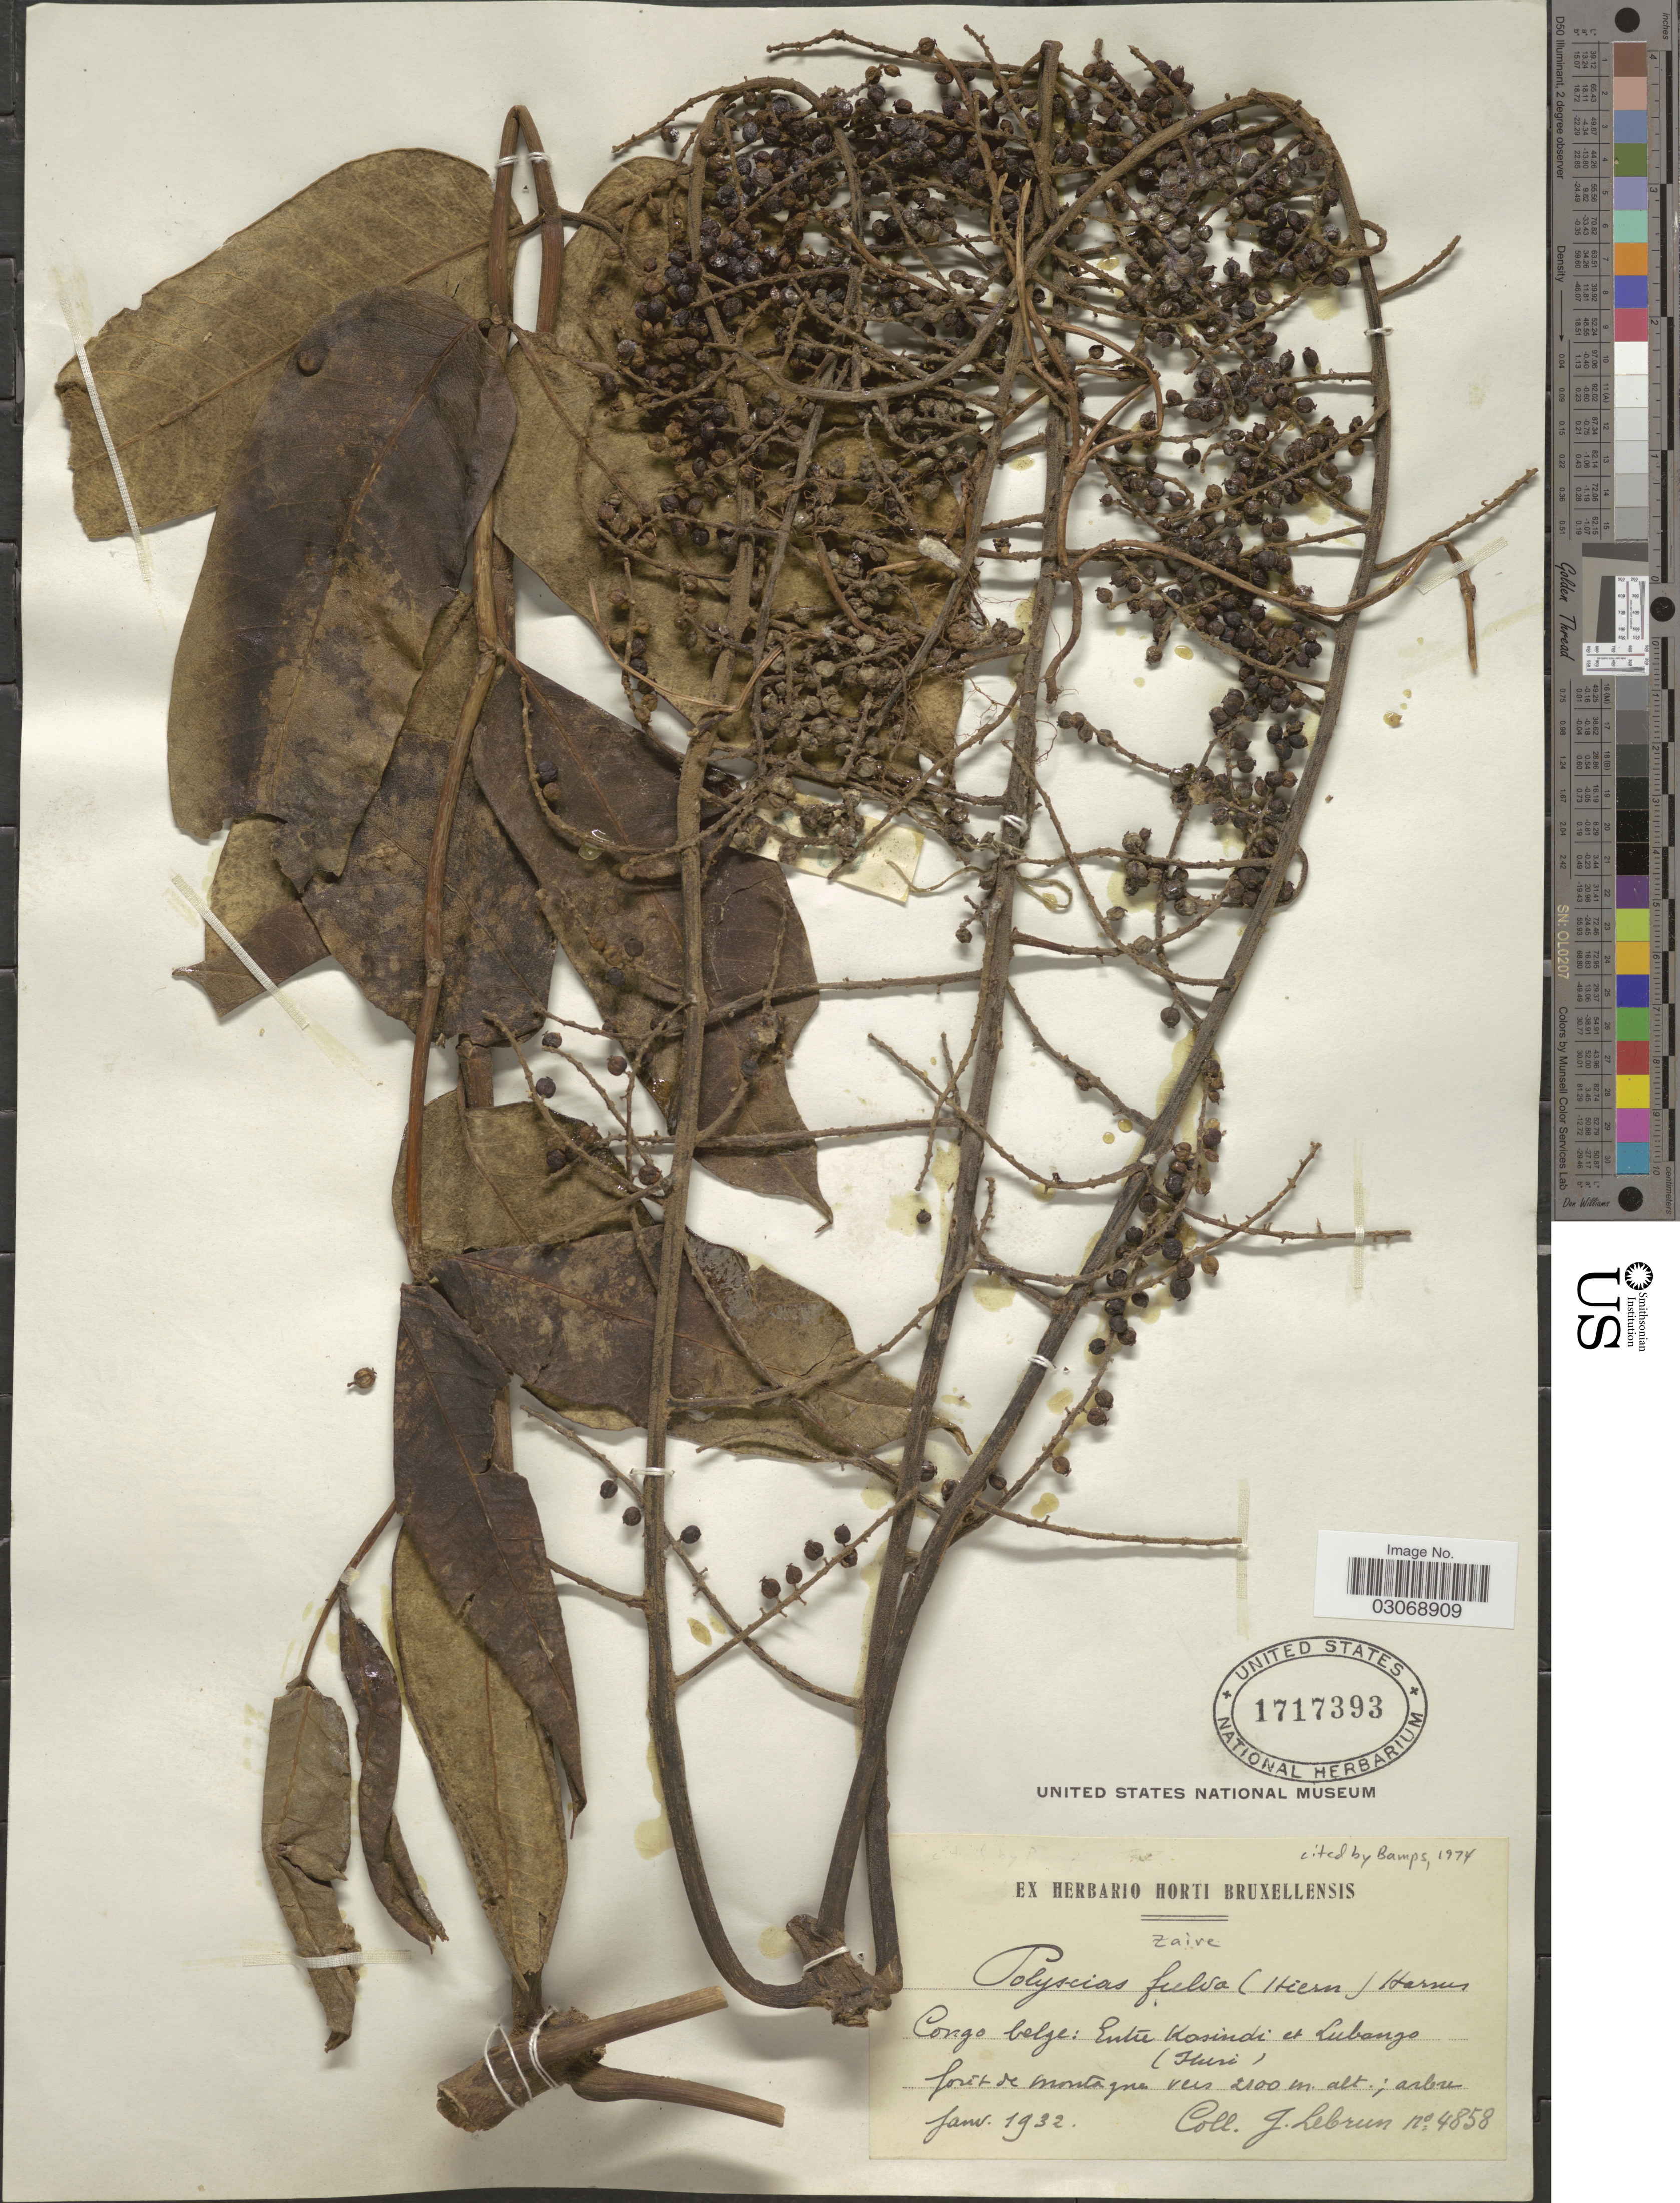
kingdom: Plantae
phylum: Tracheophyta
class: Magnoliopsida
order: Apiales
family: Araliaceae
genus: Polyscias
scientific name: Polyscias fulva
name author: (Hiern) Harms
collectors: J. A. Lebrun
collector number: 4858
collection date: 1932-01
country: Congo, Democratic Republic of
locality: Congo belge: Entre Kosindi et Lubango forét de montagne.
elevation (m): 2000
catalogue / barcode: US 1717393